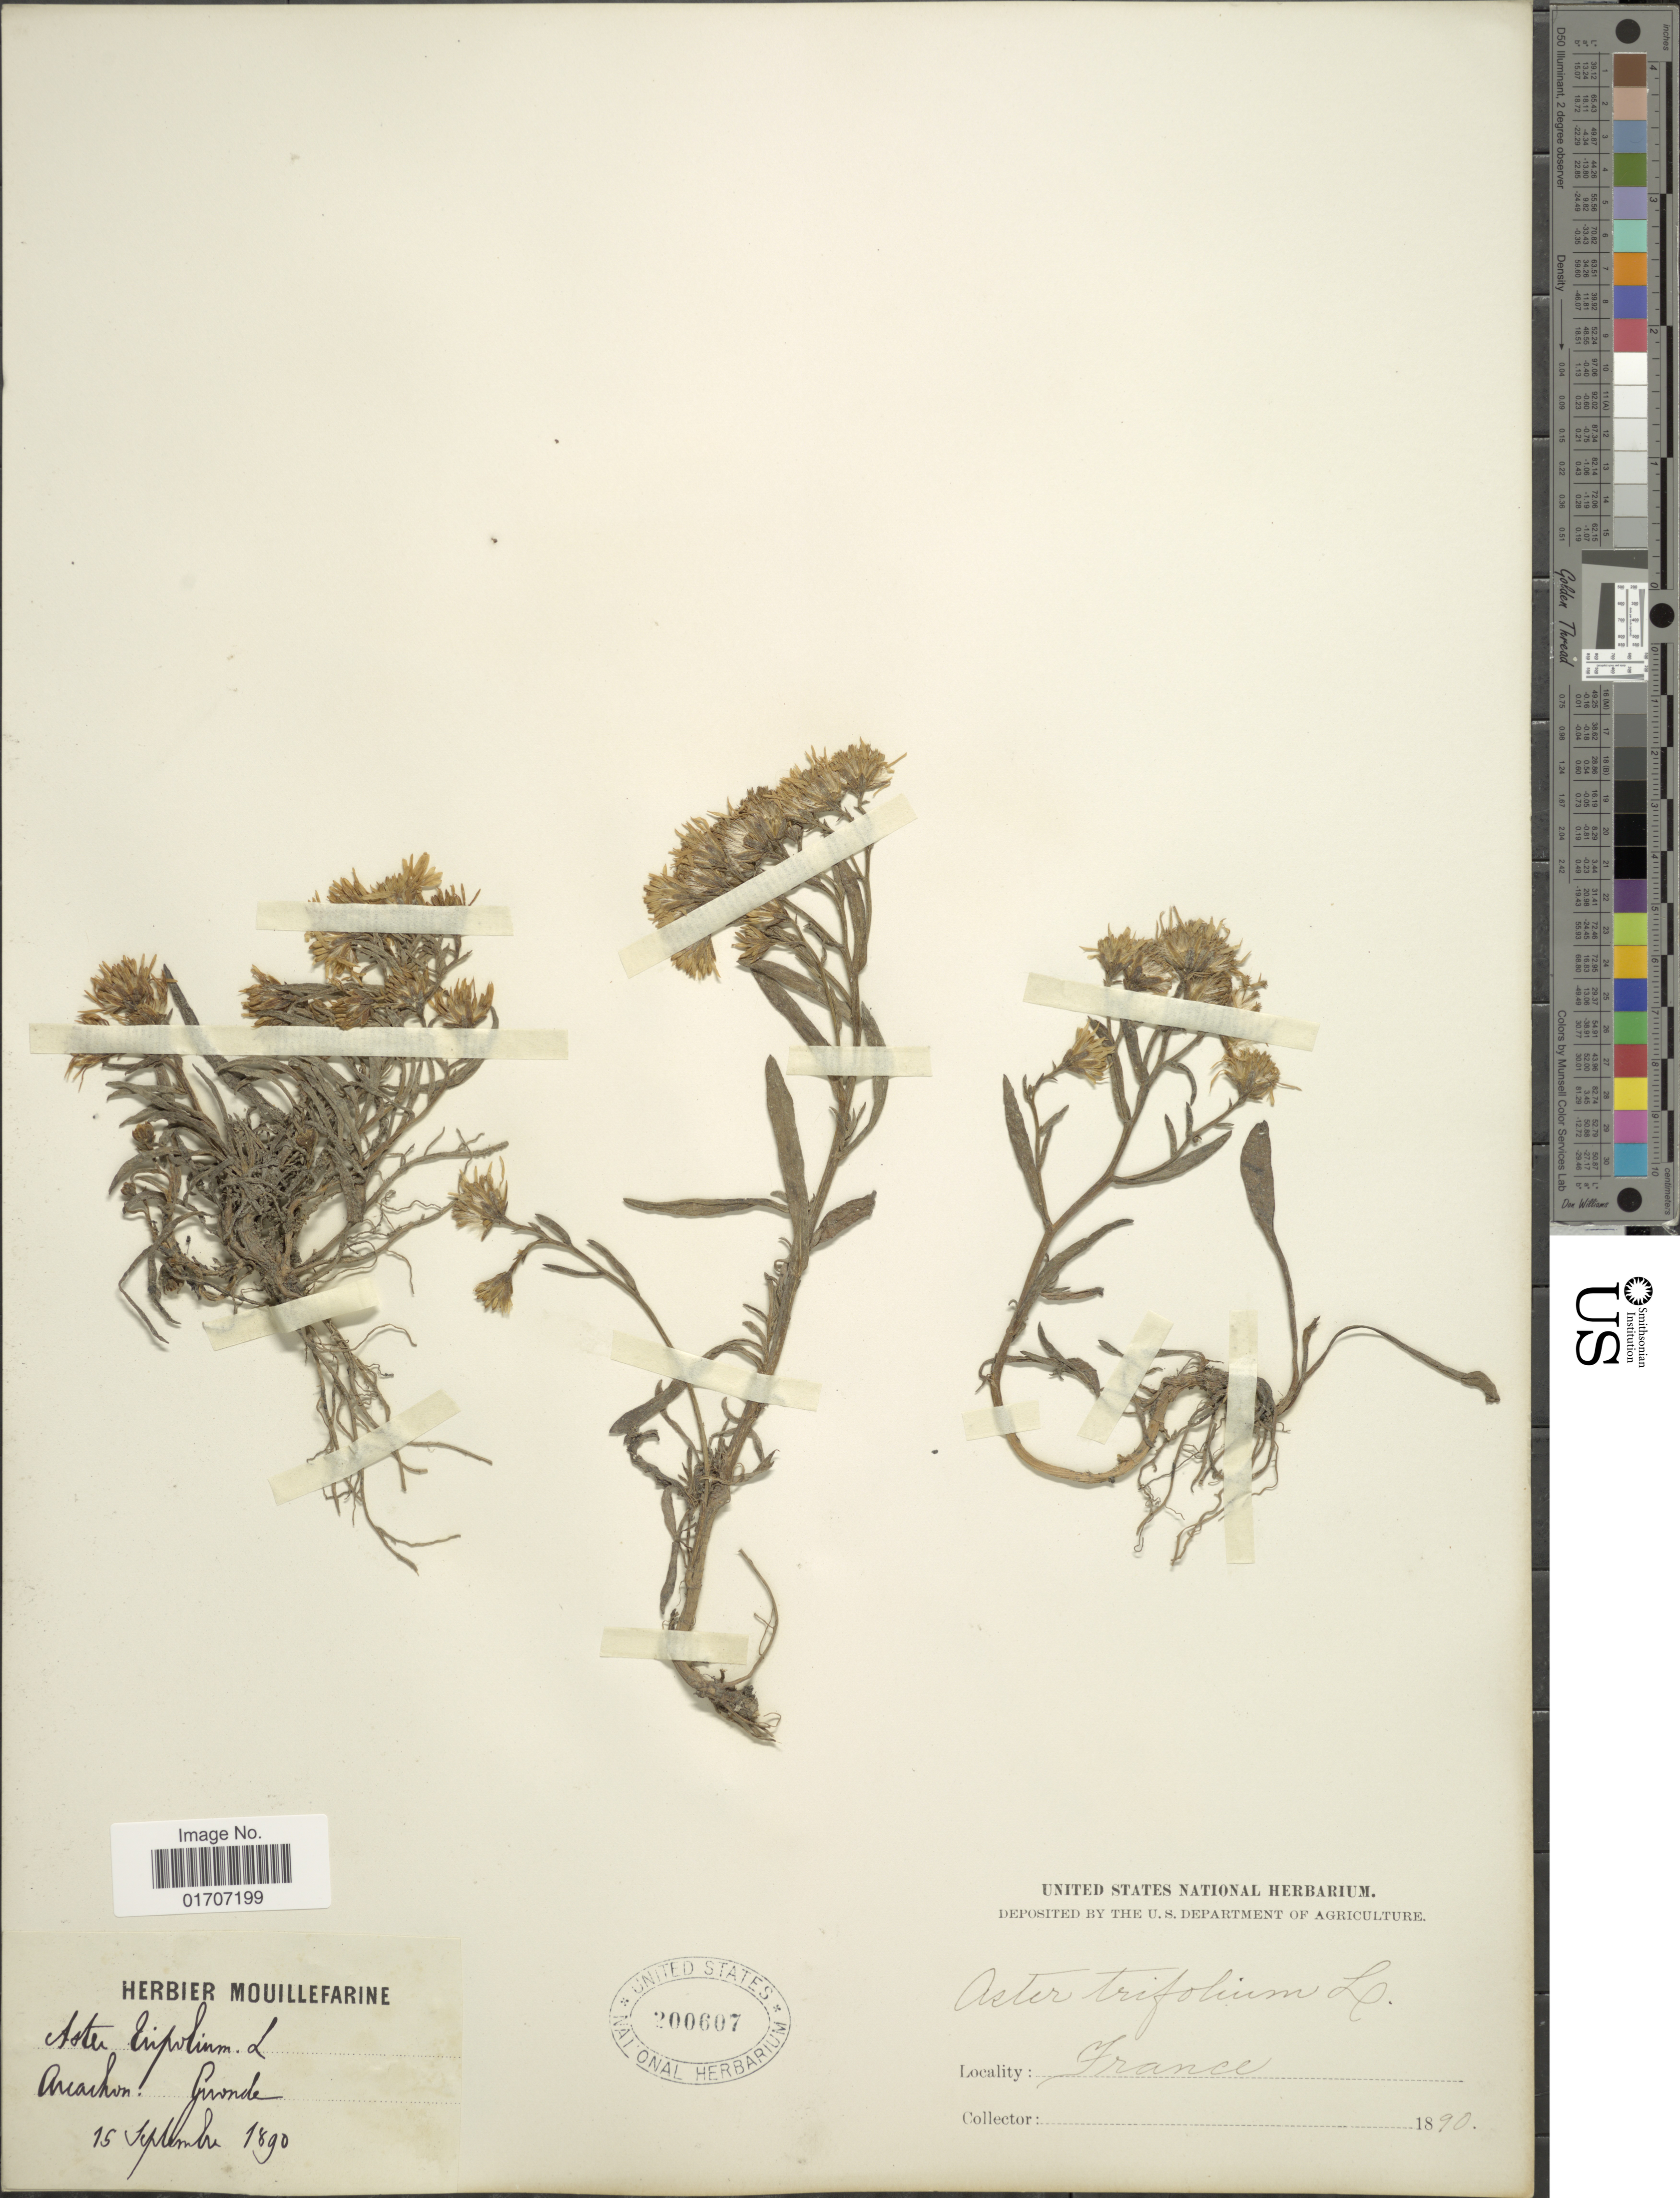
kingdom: Plantae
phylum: Tracheophyta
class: Magnoliopsida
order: Asterales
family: Asteraceae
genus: Tripolium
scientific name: Tripolium pannonicum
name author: (Jacq.) Dobrocz.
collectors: ex herb. Mouillefarine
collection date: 1890-09-15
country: France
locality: Areaihom: Grande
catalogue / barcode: US 200607